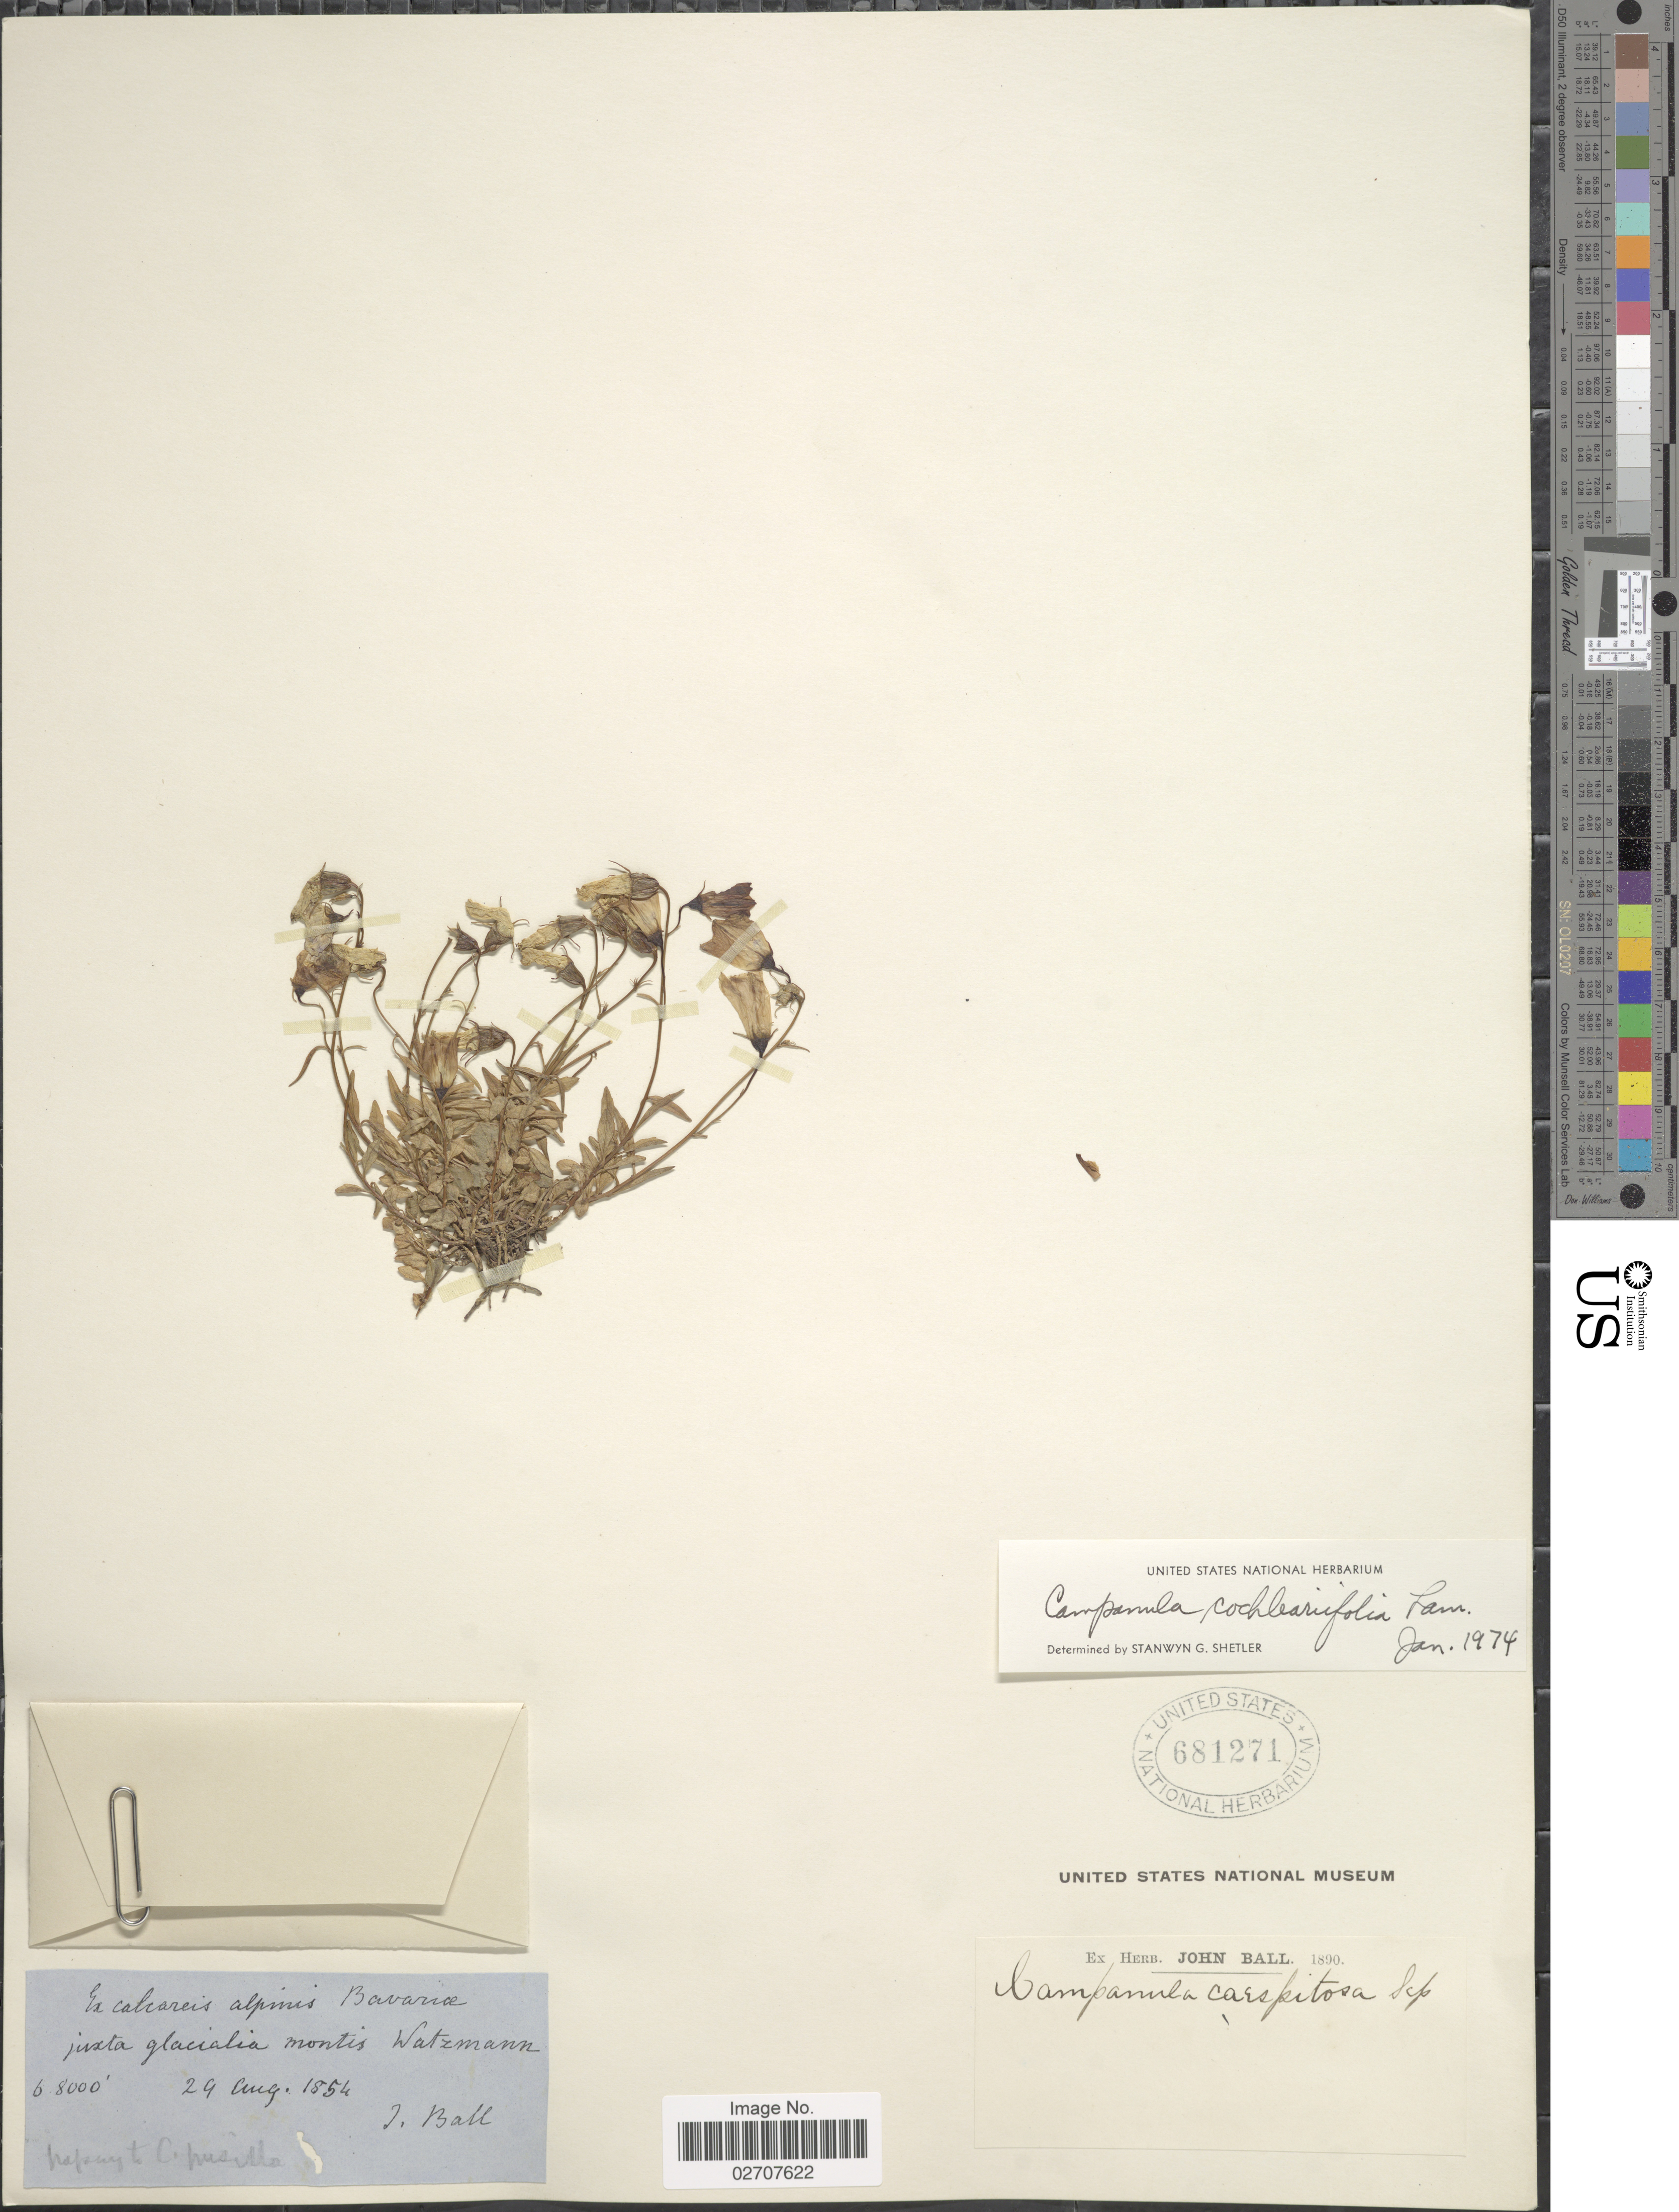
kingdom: Plantae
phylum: Tracheophyta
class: Magnoliopsida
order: Asterales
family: Campanulaceae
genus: Campanula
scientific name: Campanula cochleariifolia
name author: Lam.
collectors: J. Ball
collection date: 1854-08-29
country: Germany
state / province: Bayern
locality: Ex calcareis alpinis Bavariae juxta glacialia montis Watzmann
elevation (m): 1829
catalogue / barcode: US 681271